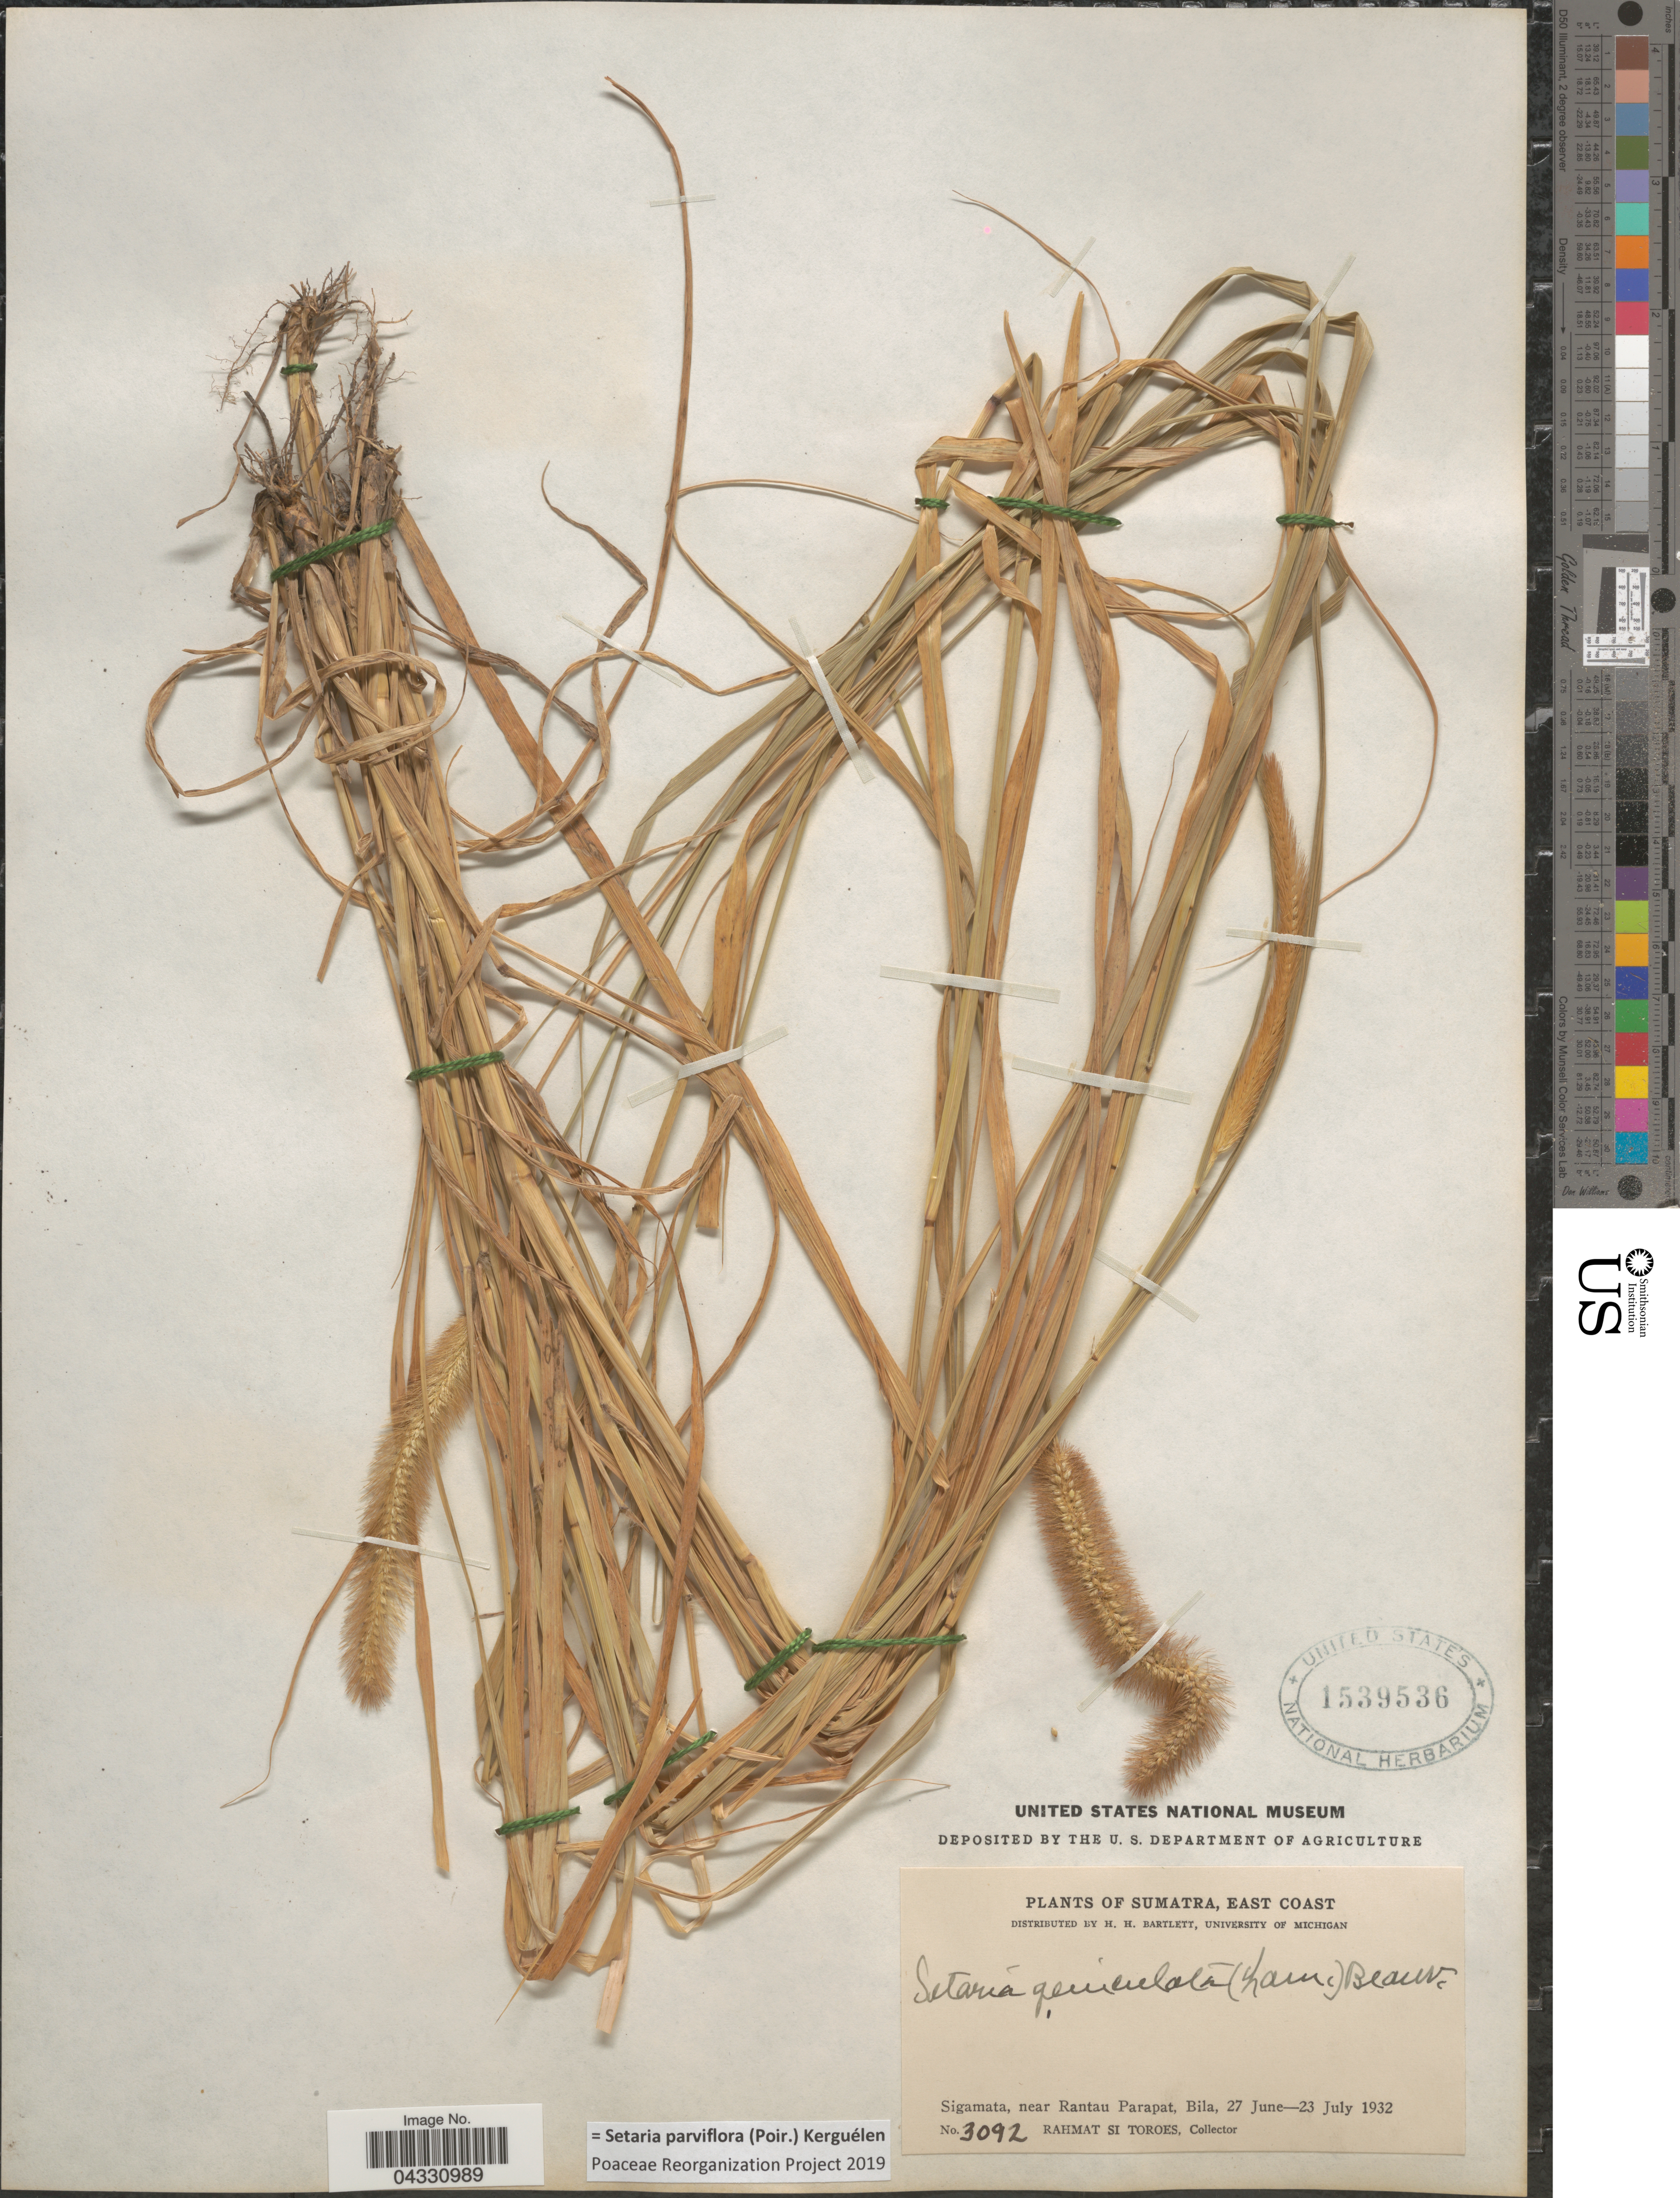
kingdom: Plantae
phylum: Tracheophyta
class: Liliopsida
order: Poales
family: Poaceae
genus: Setaria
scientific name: Setaria parviflora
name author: (Poir.) Kerguélen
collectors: Rahmat Si Boeea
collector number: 3092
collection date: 1932-06-27/1932-07-23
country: Indonesia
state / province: Sumatra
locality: East Coast. Sigamata, near Rantau Parapat, Bila.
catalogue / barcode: US 1539536